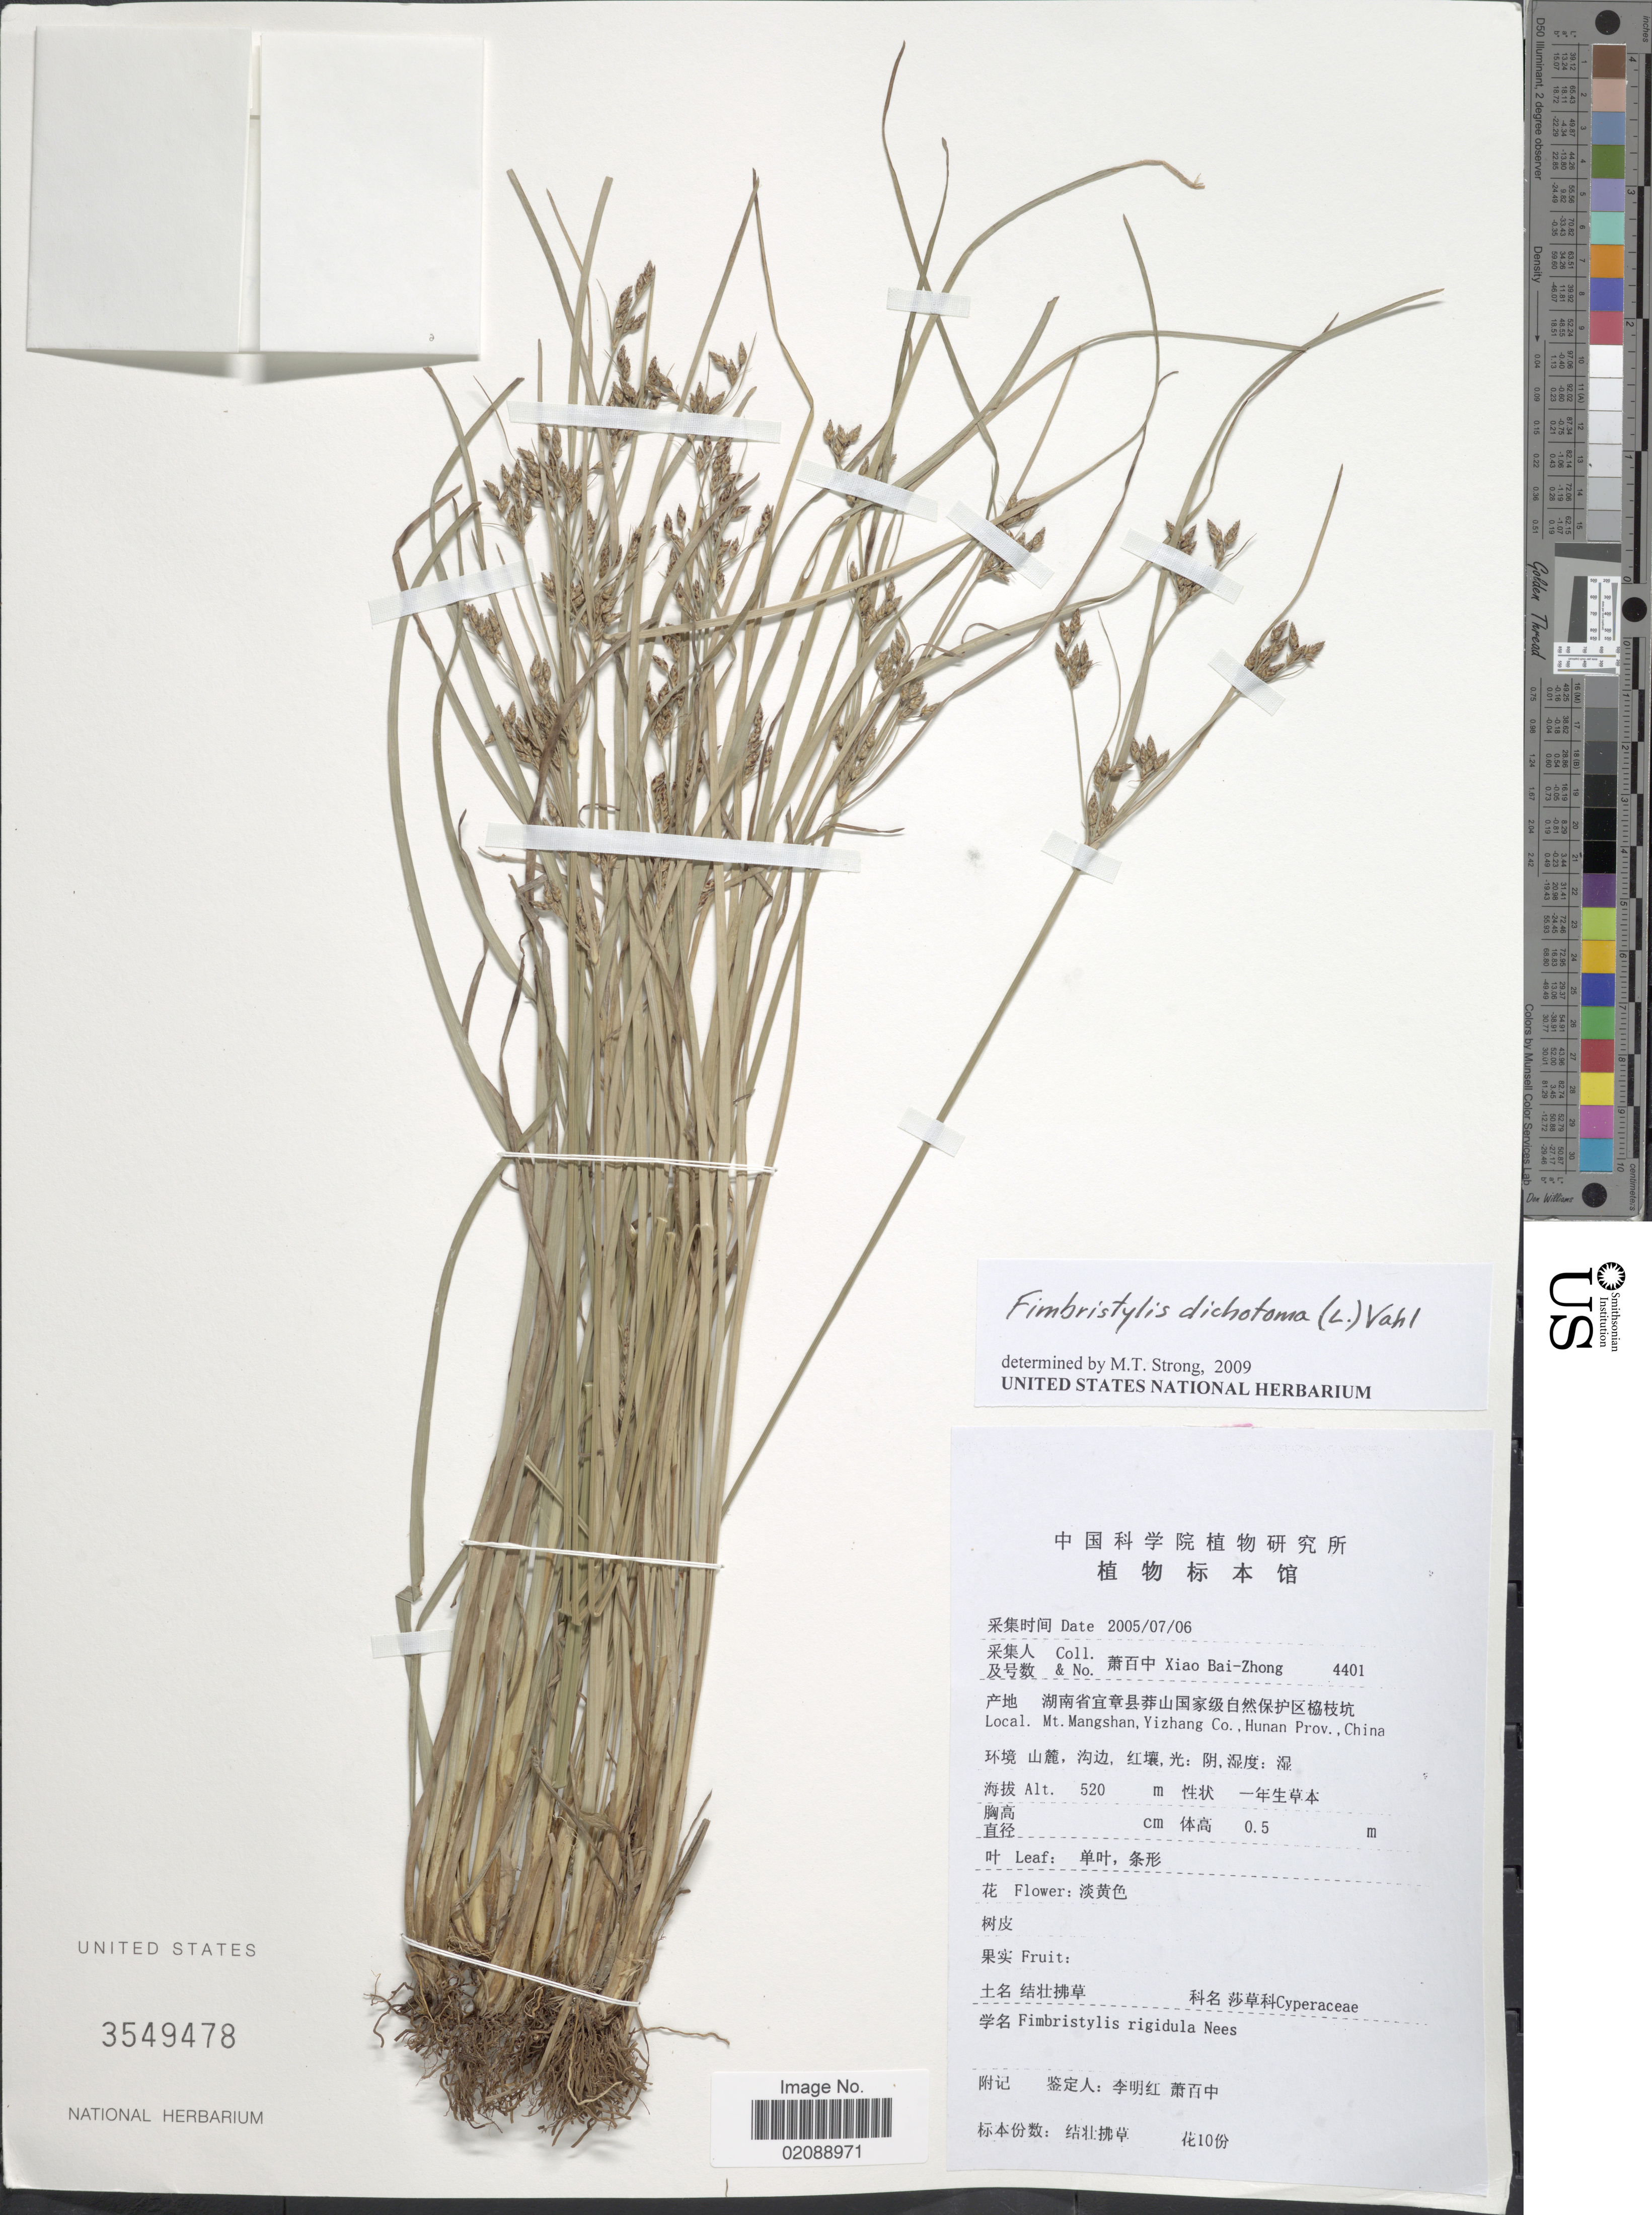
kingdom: Plantae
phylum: Tracheophyta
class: Liliopsida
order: Poales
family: Cyperaceae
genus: Fimbristylis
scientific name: Fimbristylis dichotoma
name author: (L.) Vahl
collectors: B. Z. Xiao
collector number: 4401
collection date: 2005-07-06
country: China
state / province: Hunan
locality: Mt. Mangshan, Yizhang Co.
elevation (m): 520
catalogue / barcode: US 3549478